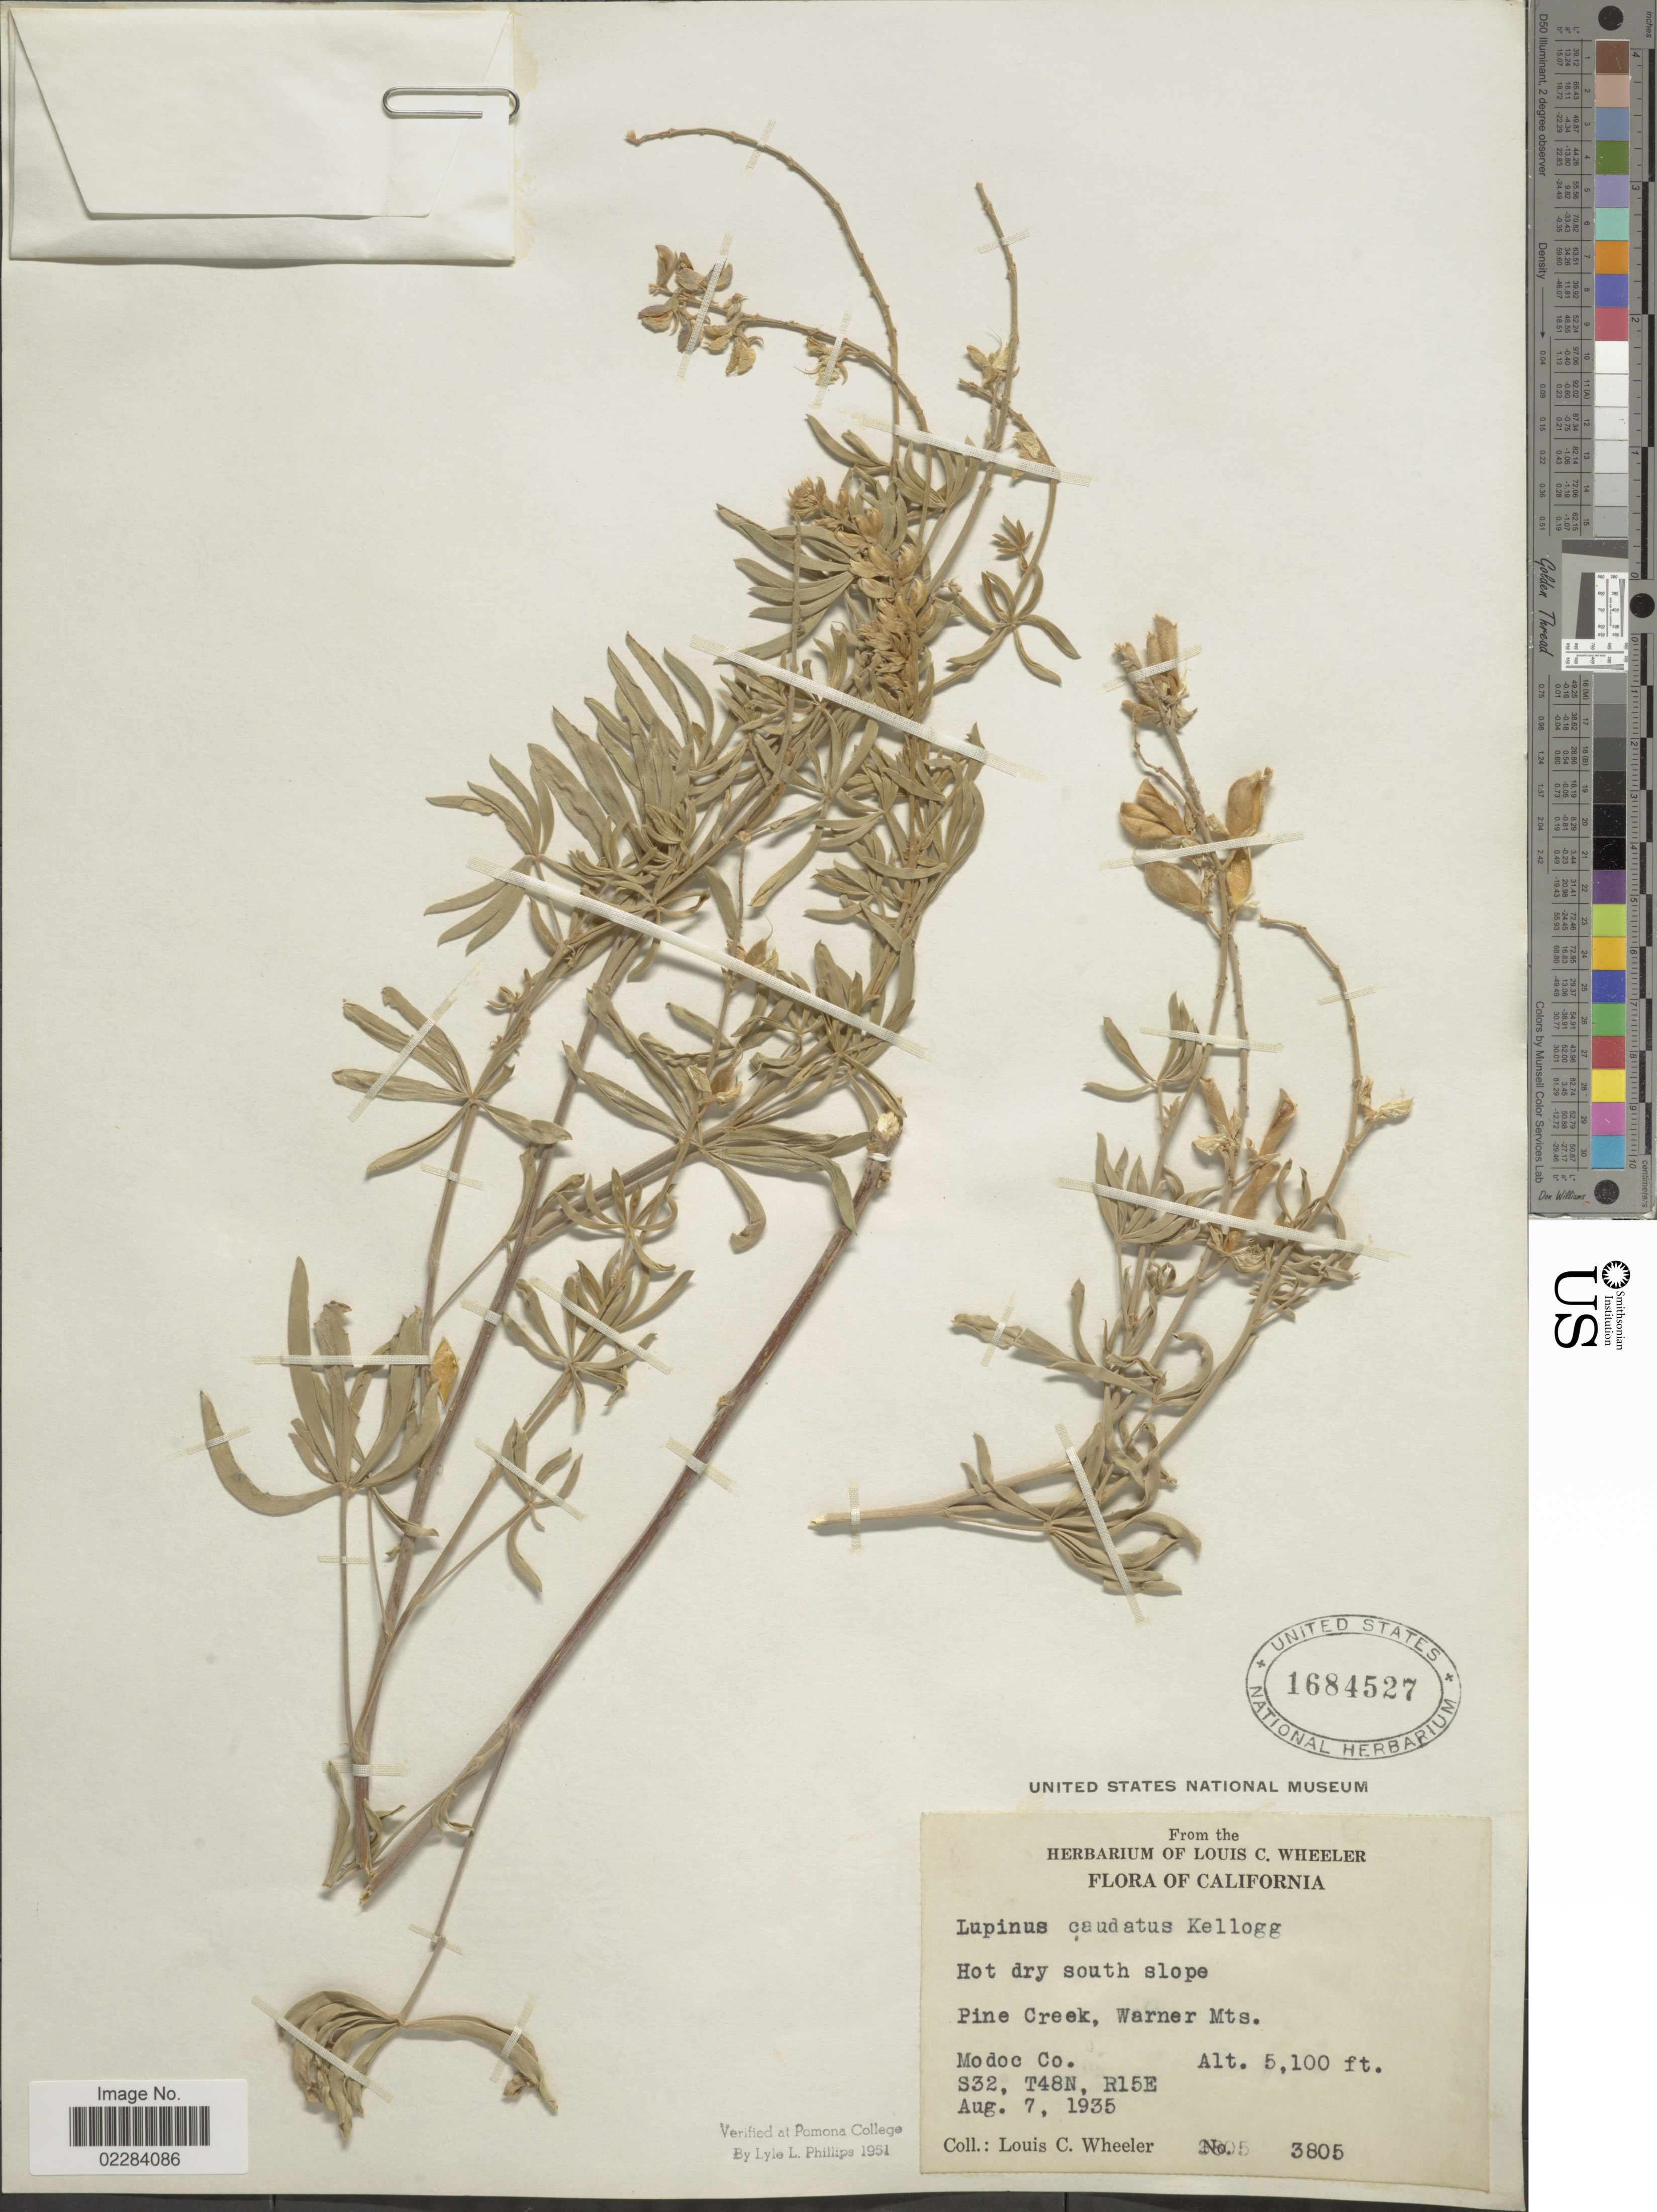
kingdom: Plantae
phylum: Tracheophyta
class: Magnoliopsida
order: Fabales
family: Fabaceae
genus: Lupinus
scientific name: Lupinus argenteus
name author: Pursh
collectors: L. C. Wheeler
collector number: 3805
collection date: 1935-08-07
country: United States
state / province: California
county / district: Modoc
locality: Hot dry south slope. Pine Creek, Warner Mts. Modoc Co.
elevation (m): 1554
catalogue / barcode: US 1684527